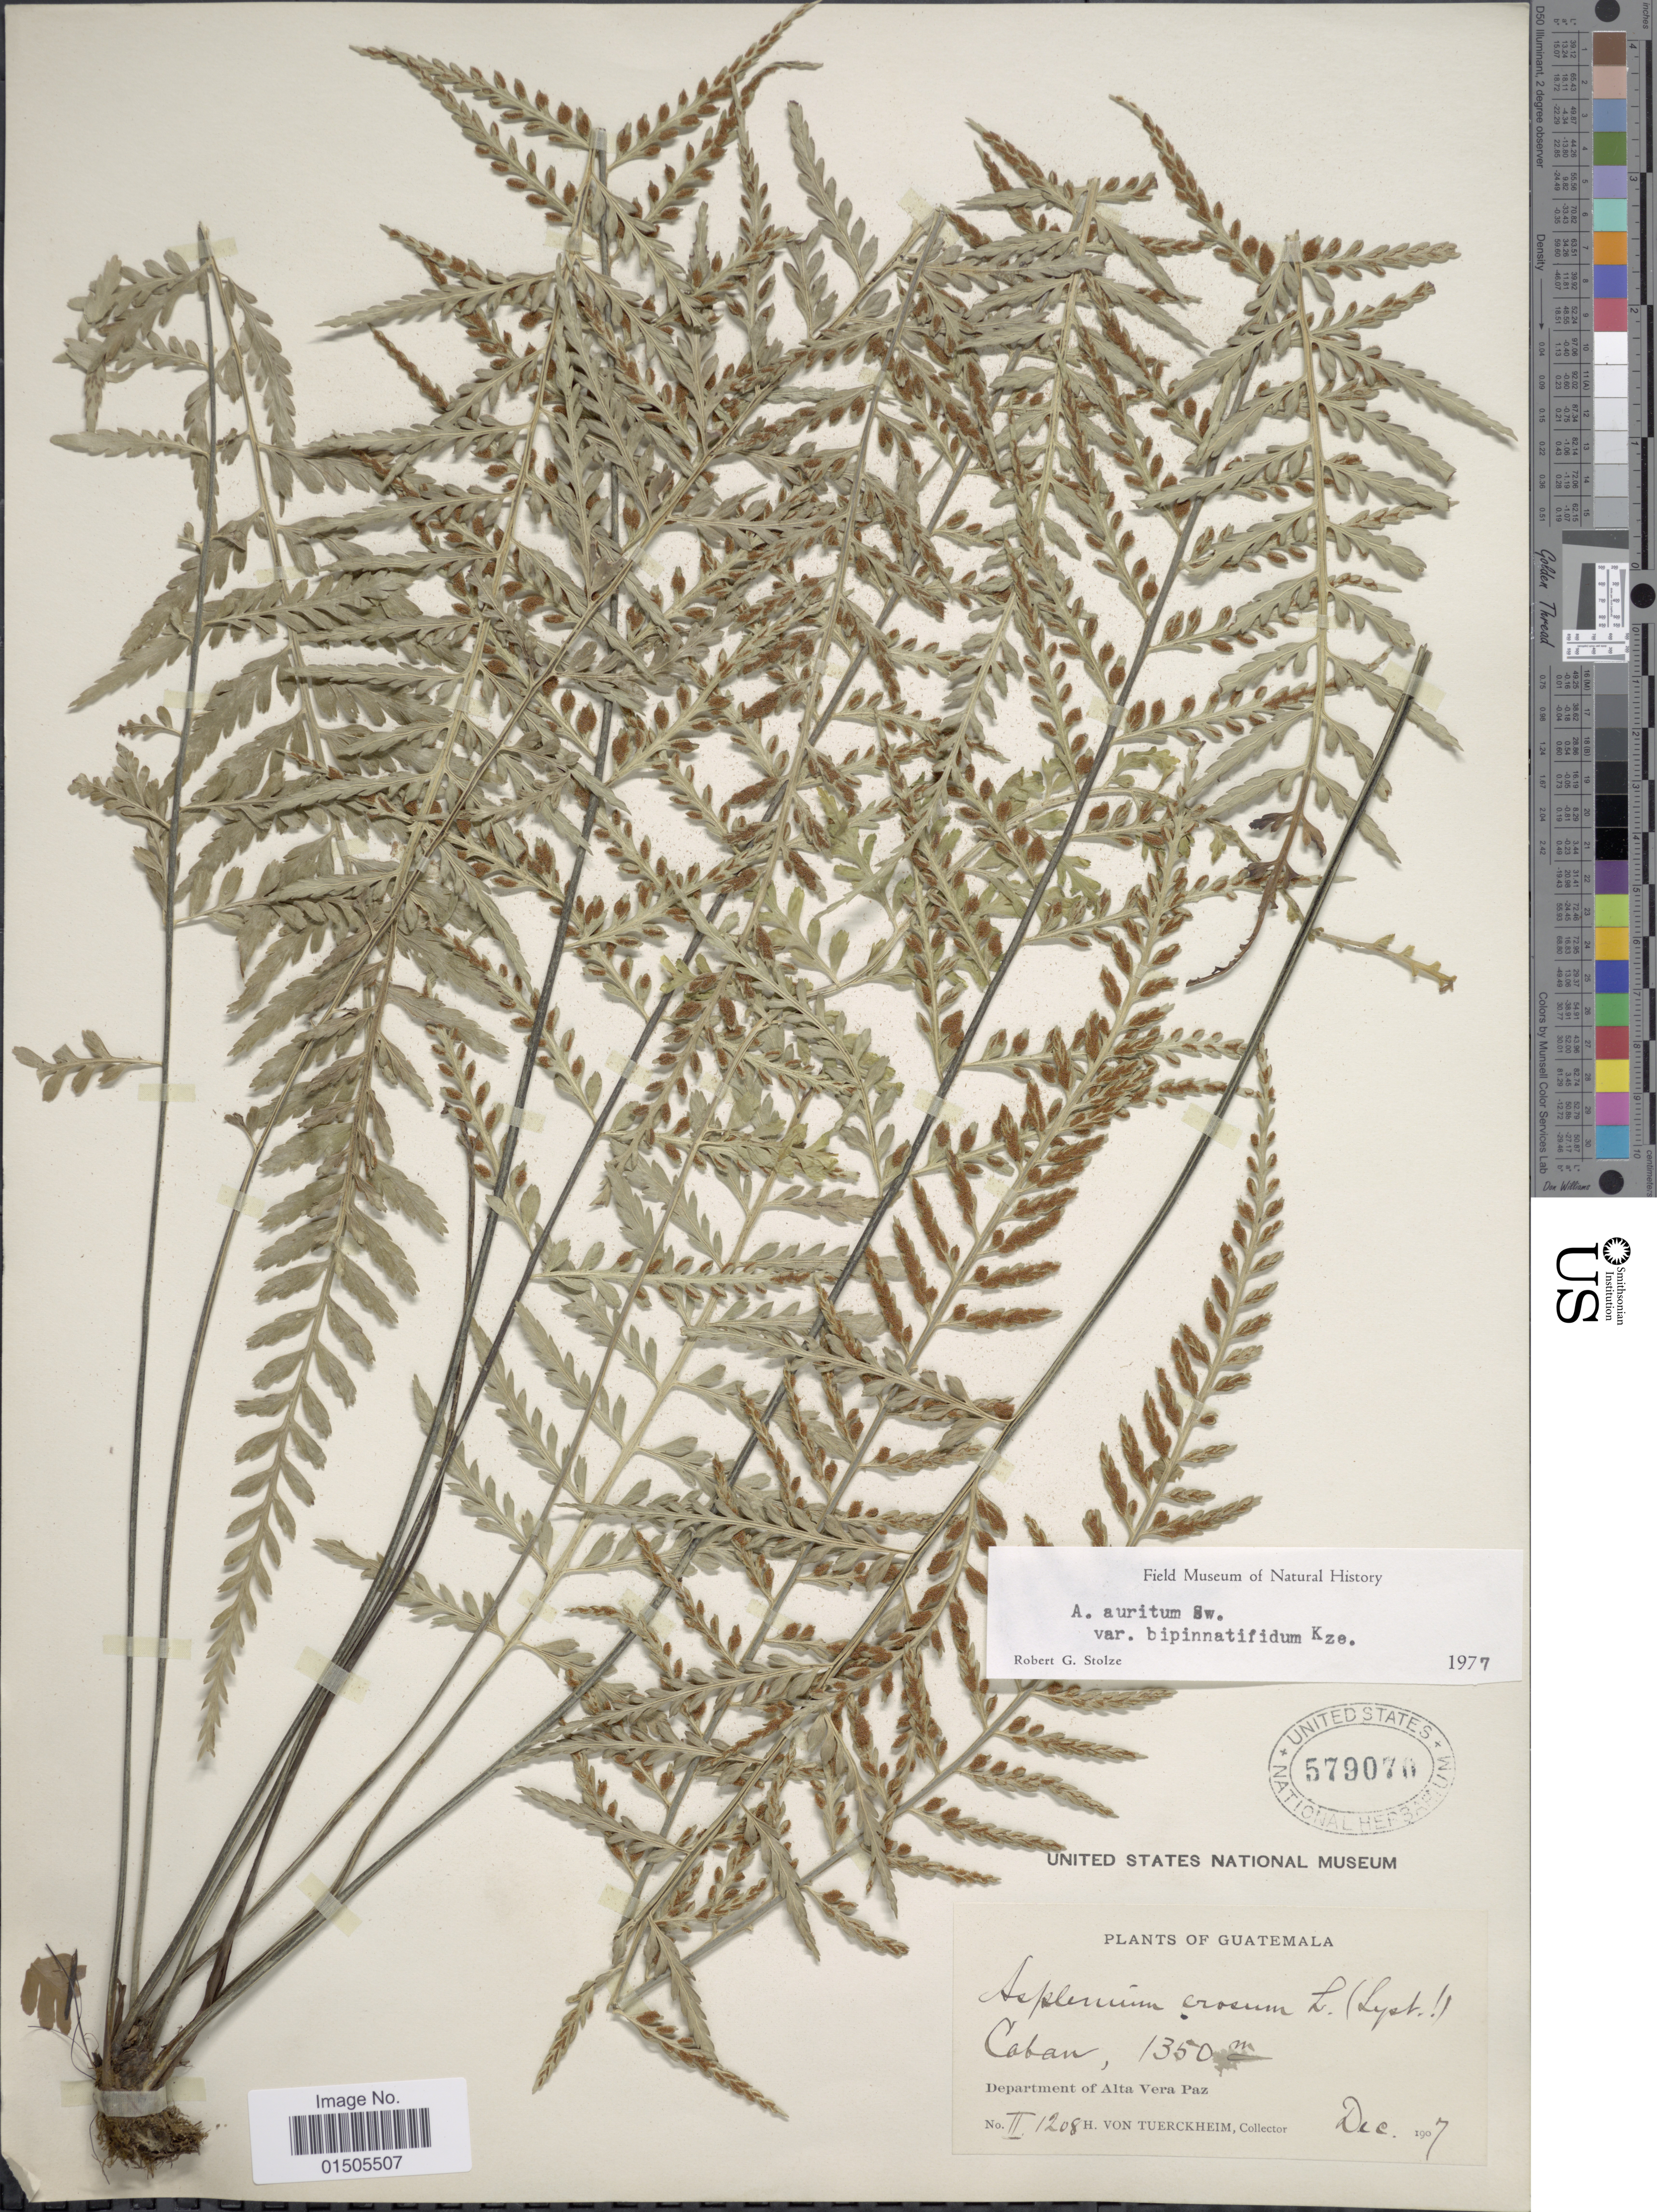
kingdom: Plantae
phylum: Tracheophyta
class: Polypodiopsida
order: Polypodiales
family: Aspleniaceae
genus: Asplenium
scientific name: Asplenium auritum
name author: Sw.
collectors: H. von Türckheim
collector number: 21208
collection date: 1907-12-07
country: Guatemala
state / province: Alta Verapaz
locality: Coban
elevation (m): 1350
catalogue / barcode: US 579070